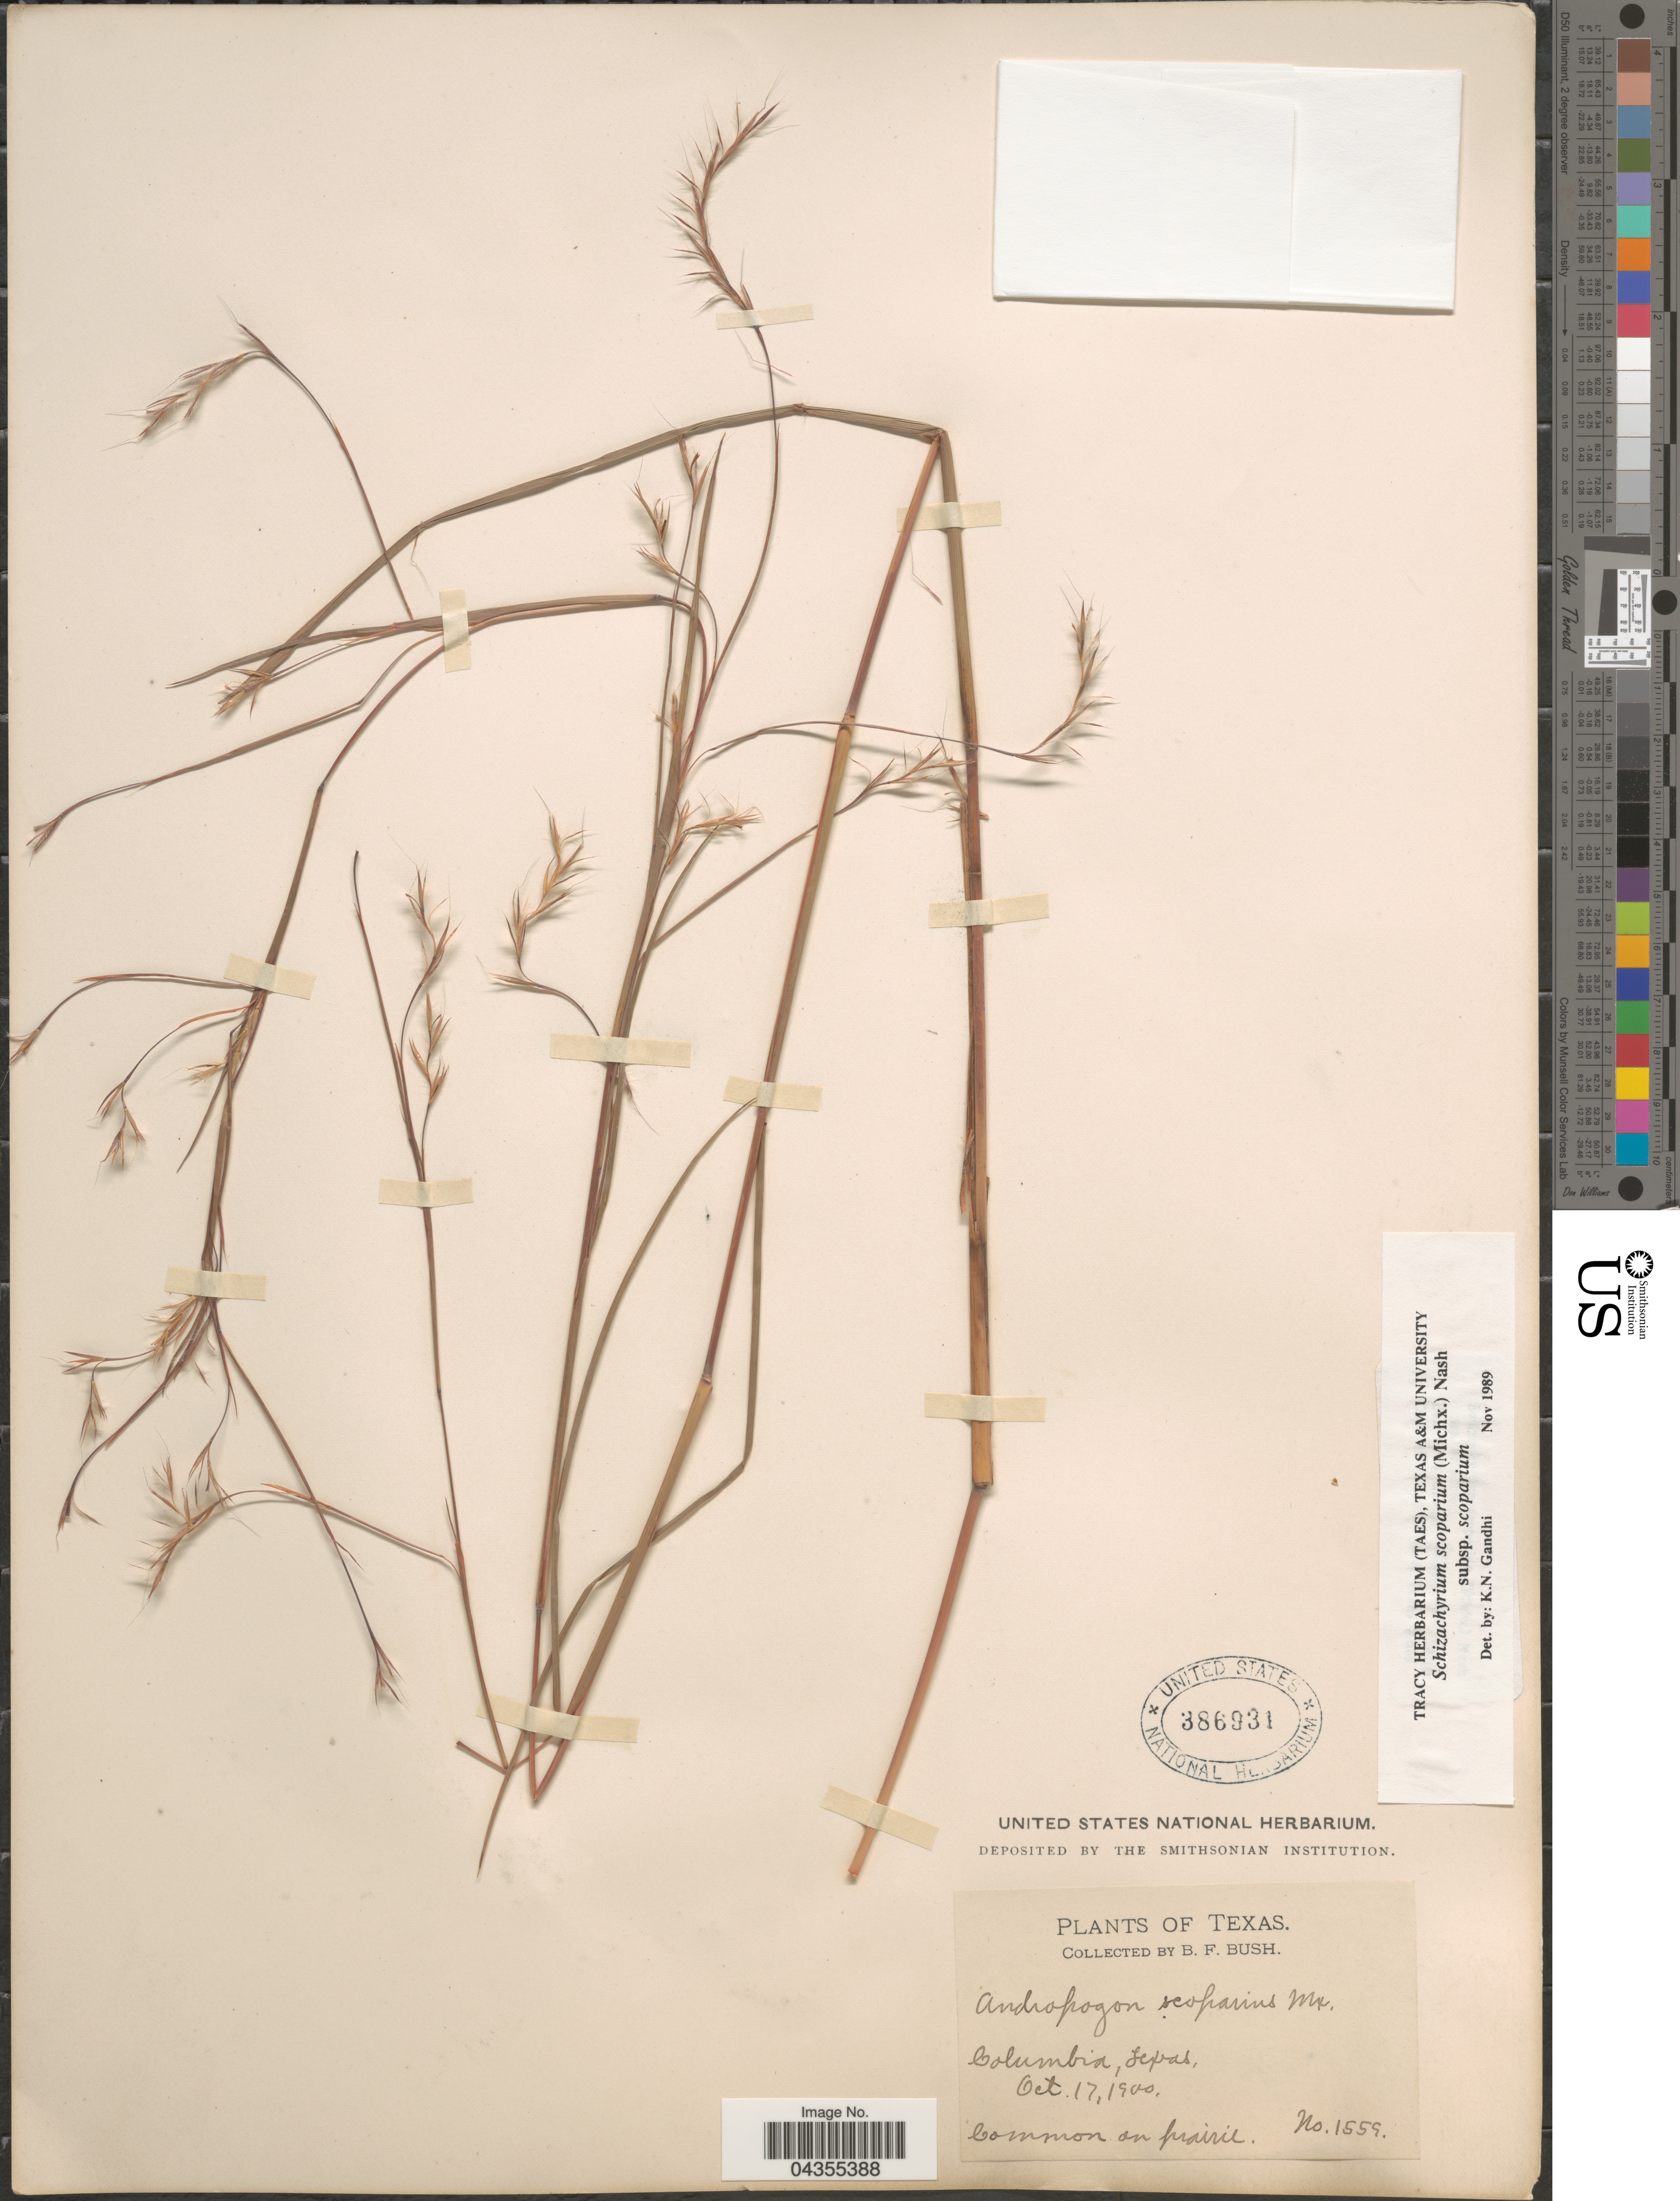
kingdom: Plantae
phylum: Tracheophyta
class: Liliopsida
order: Poales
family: Poaceae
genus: Schizachyrium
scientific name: Schizachyrium scoparium var. scoparium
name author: (Michx.) Nash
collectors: B. F. Bush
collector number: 1559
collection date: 1900-10-17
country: United States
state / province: Texas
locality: Columbia. On prairie.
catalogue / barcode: US 386931